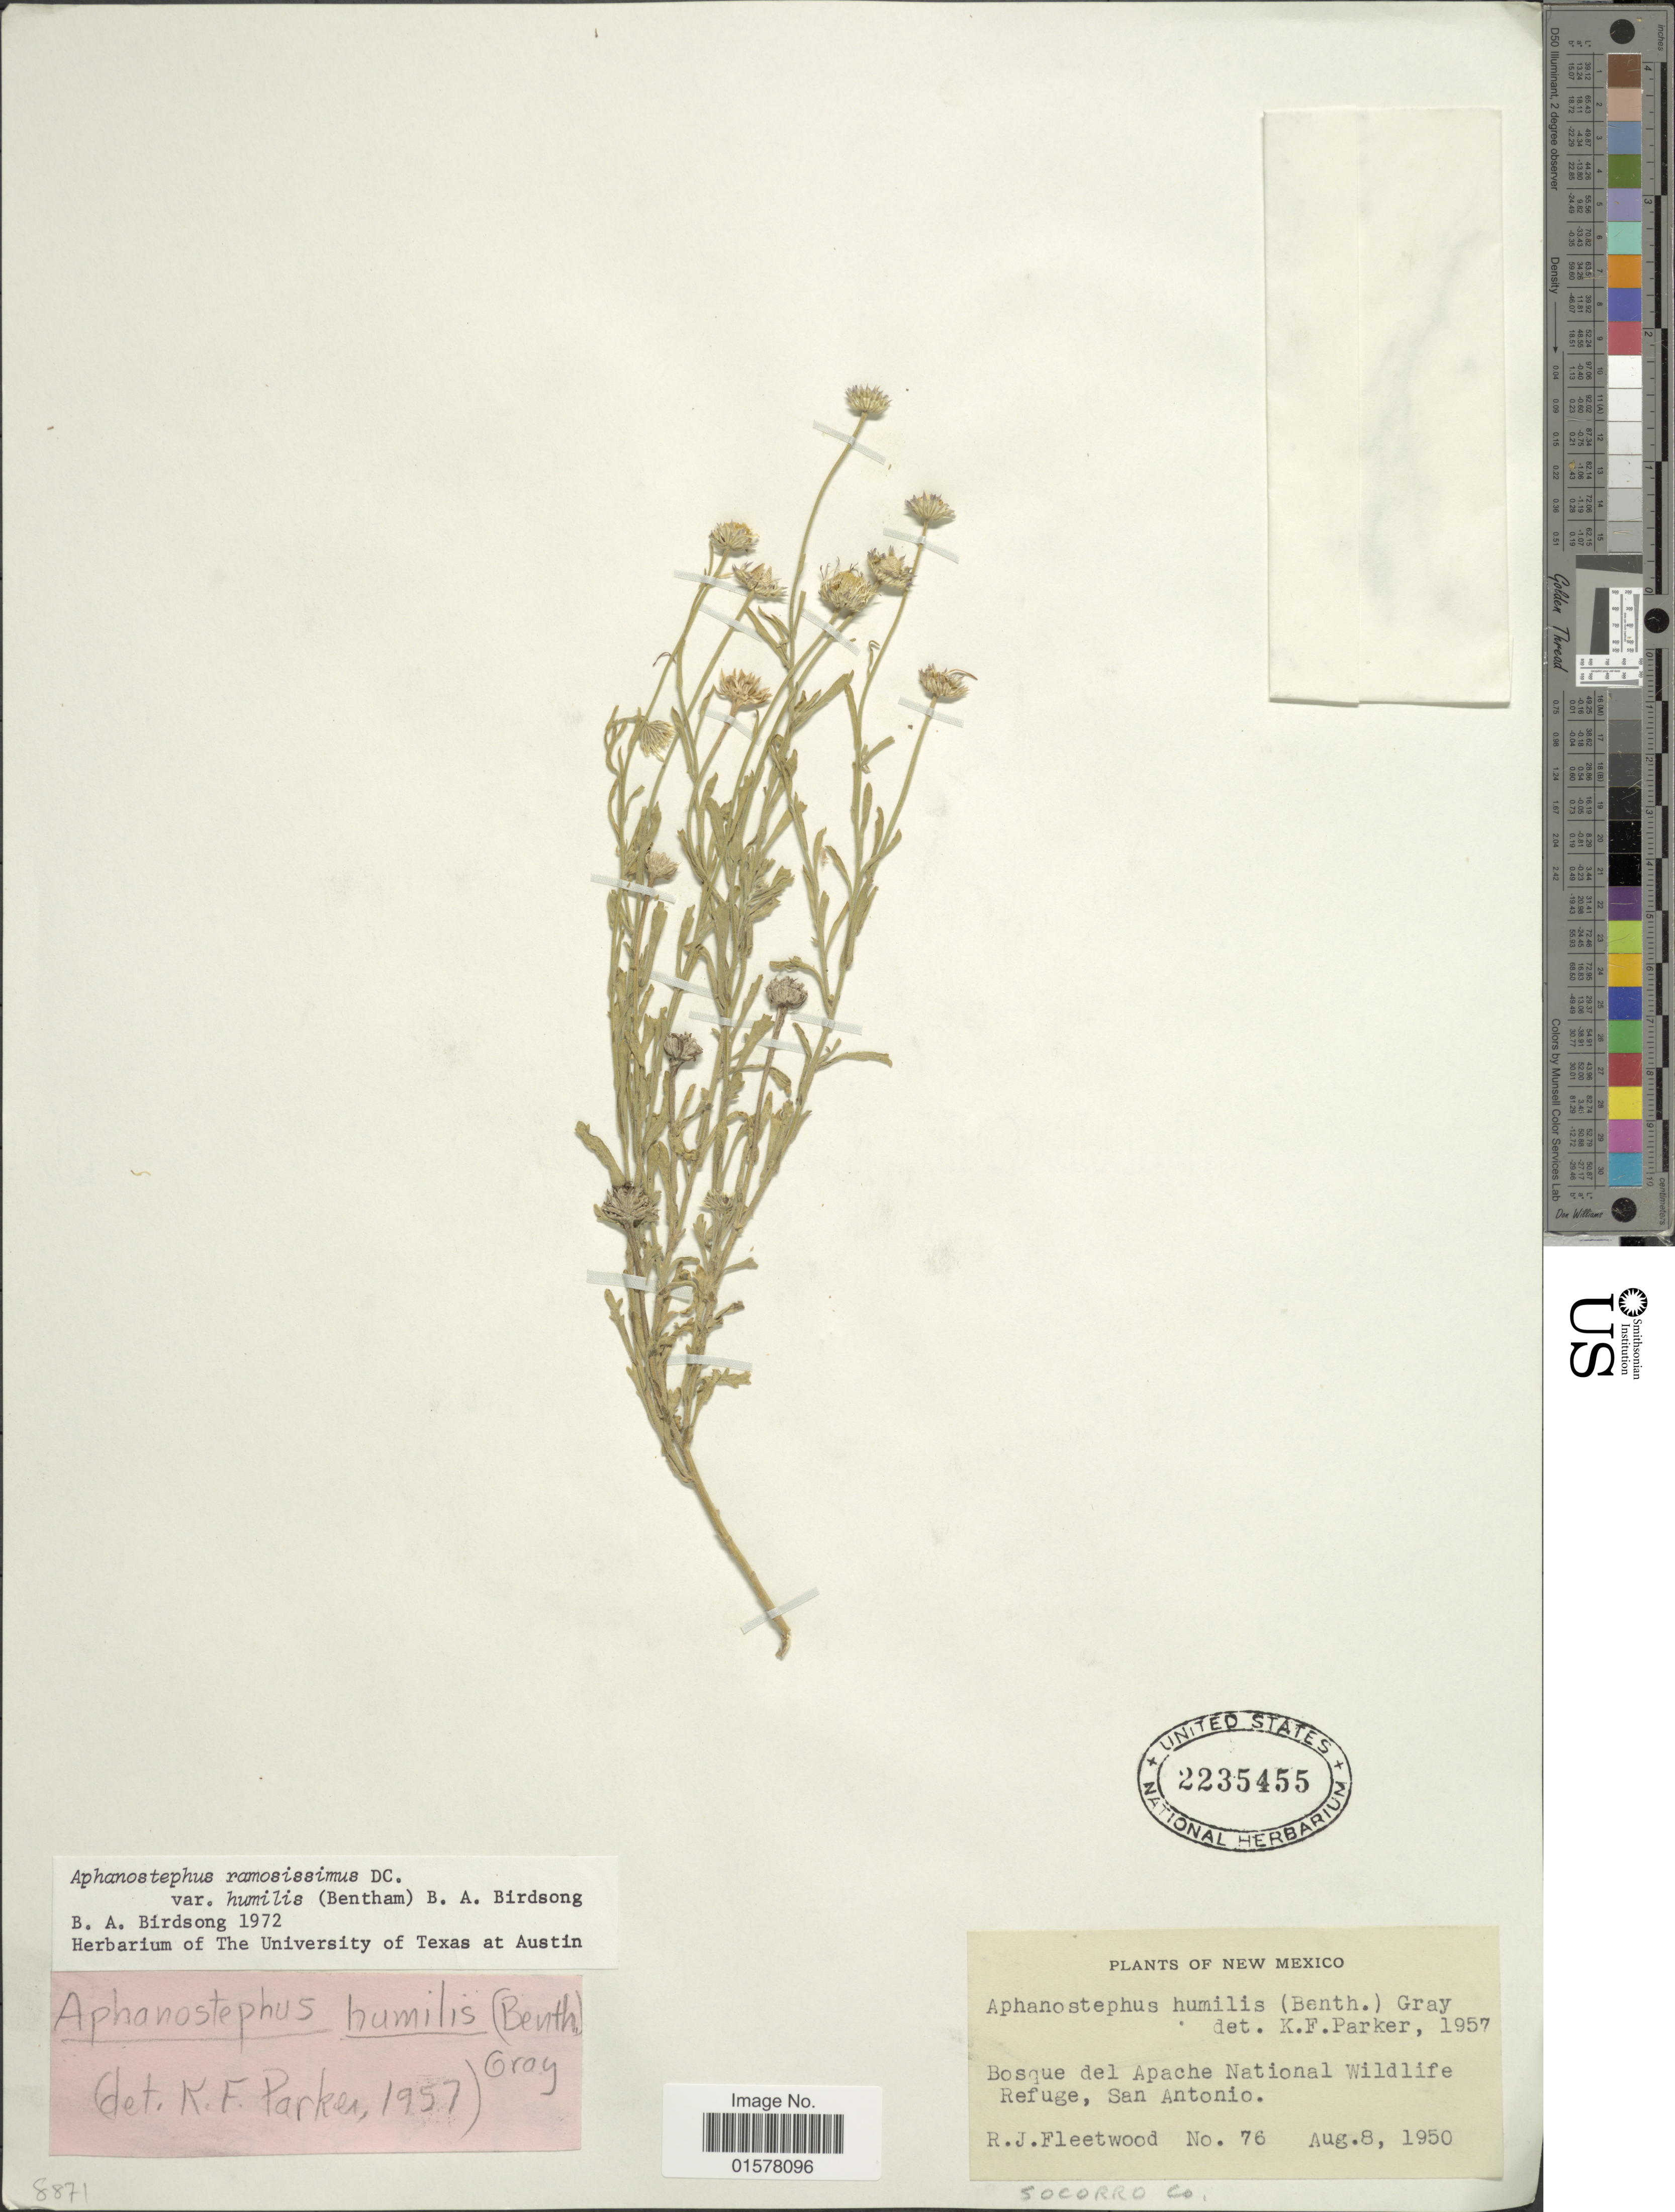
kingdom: Plantae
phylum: Tracheophyta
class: Magnoliopsida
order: Asterales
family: Asteraceae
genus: Aphanostephus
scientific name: Aphanostephus ramosissimus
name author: DC.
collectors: R. J. Fleetwood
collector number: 76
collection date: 1950-08-08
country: United States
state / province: New Mexico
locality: New Mexico. Bosque del Apache National Wildlife Refuge, San Antonio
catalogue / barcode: US 2235455